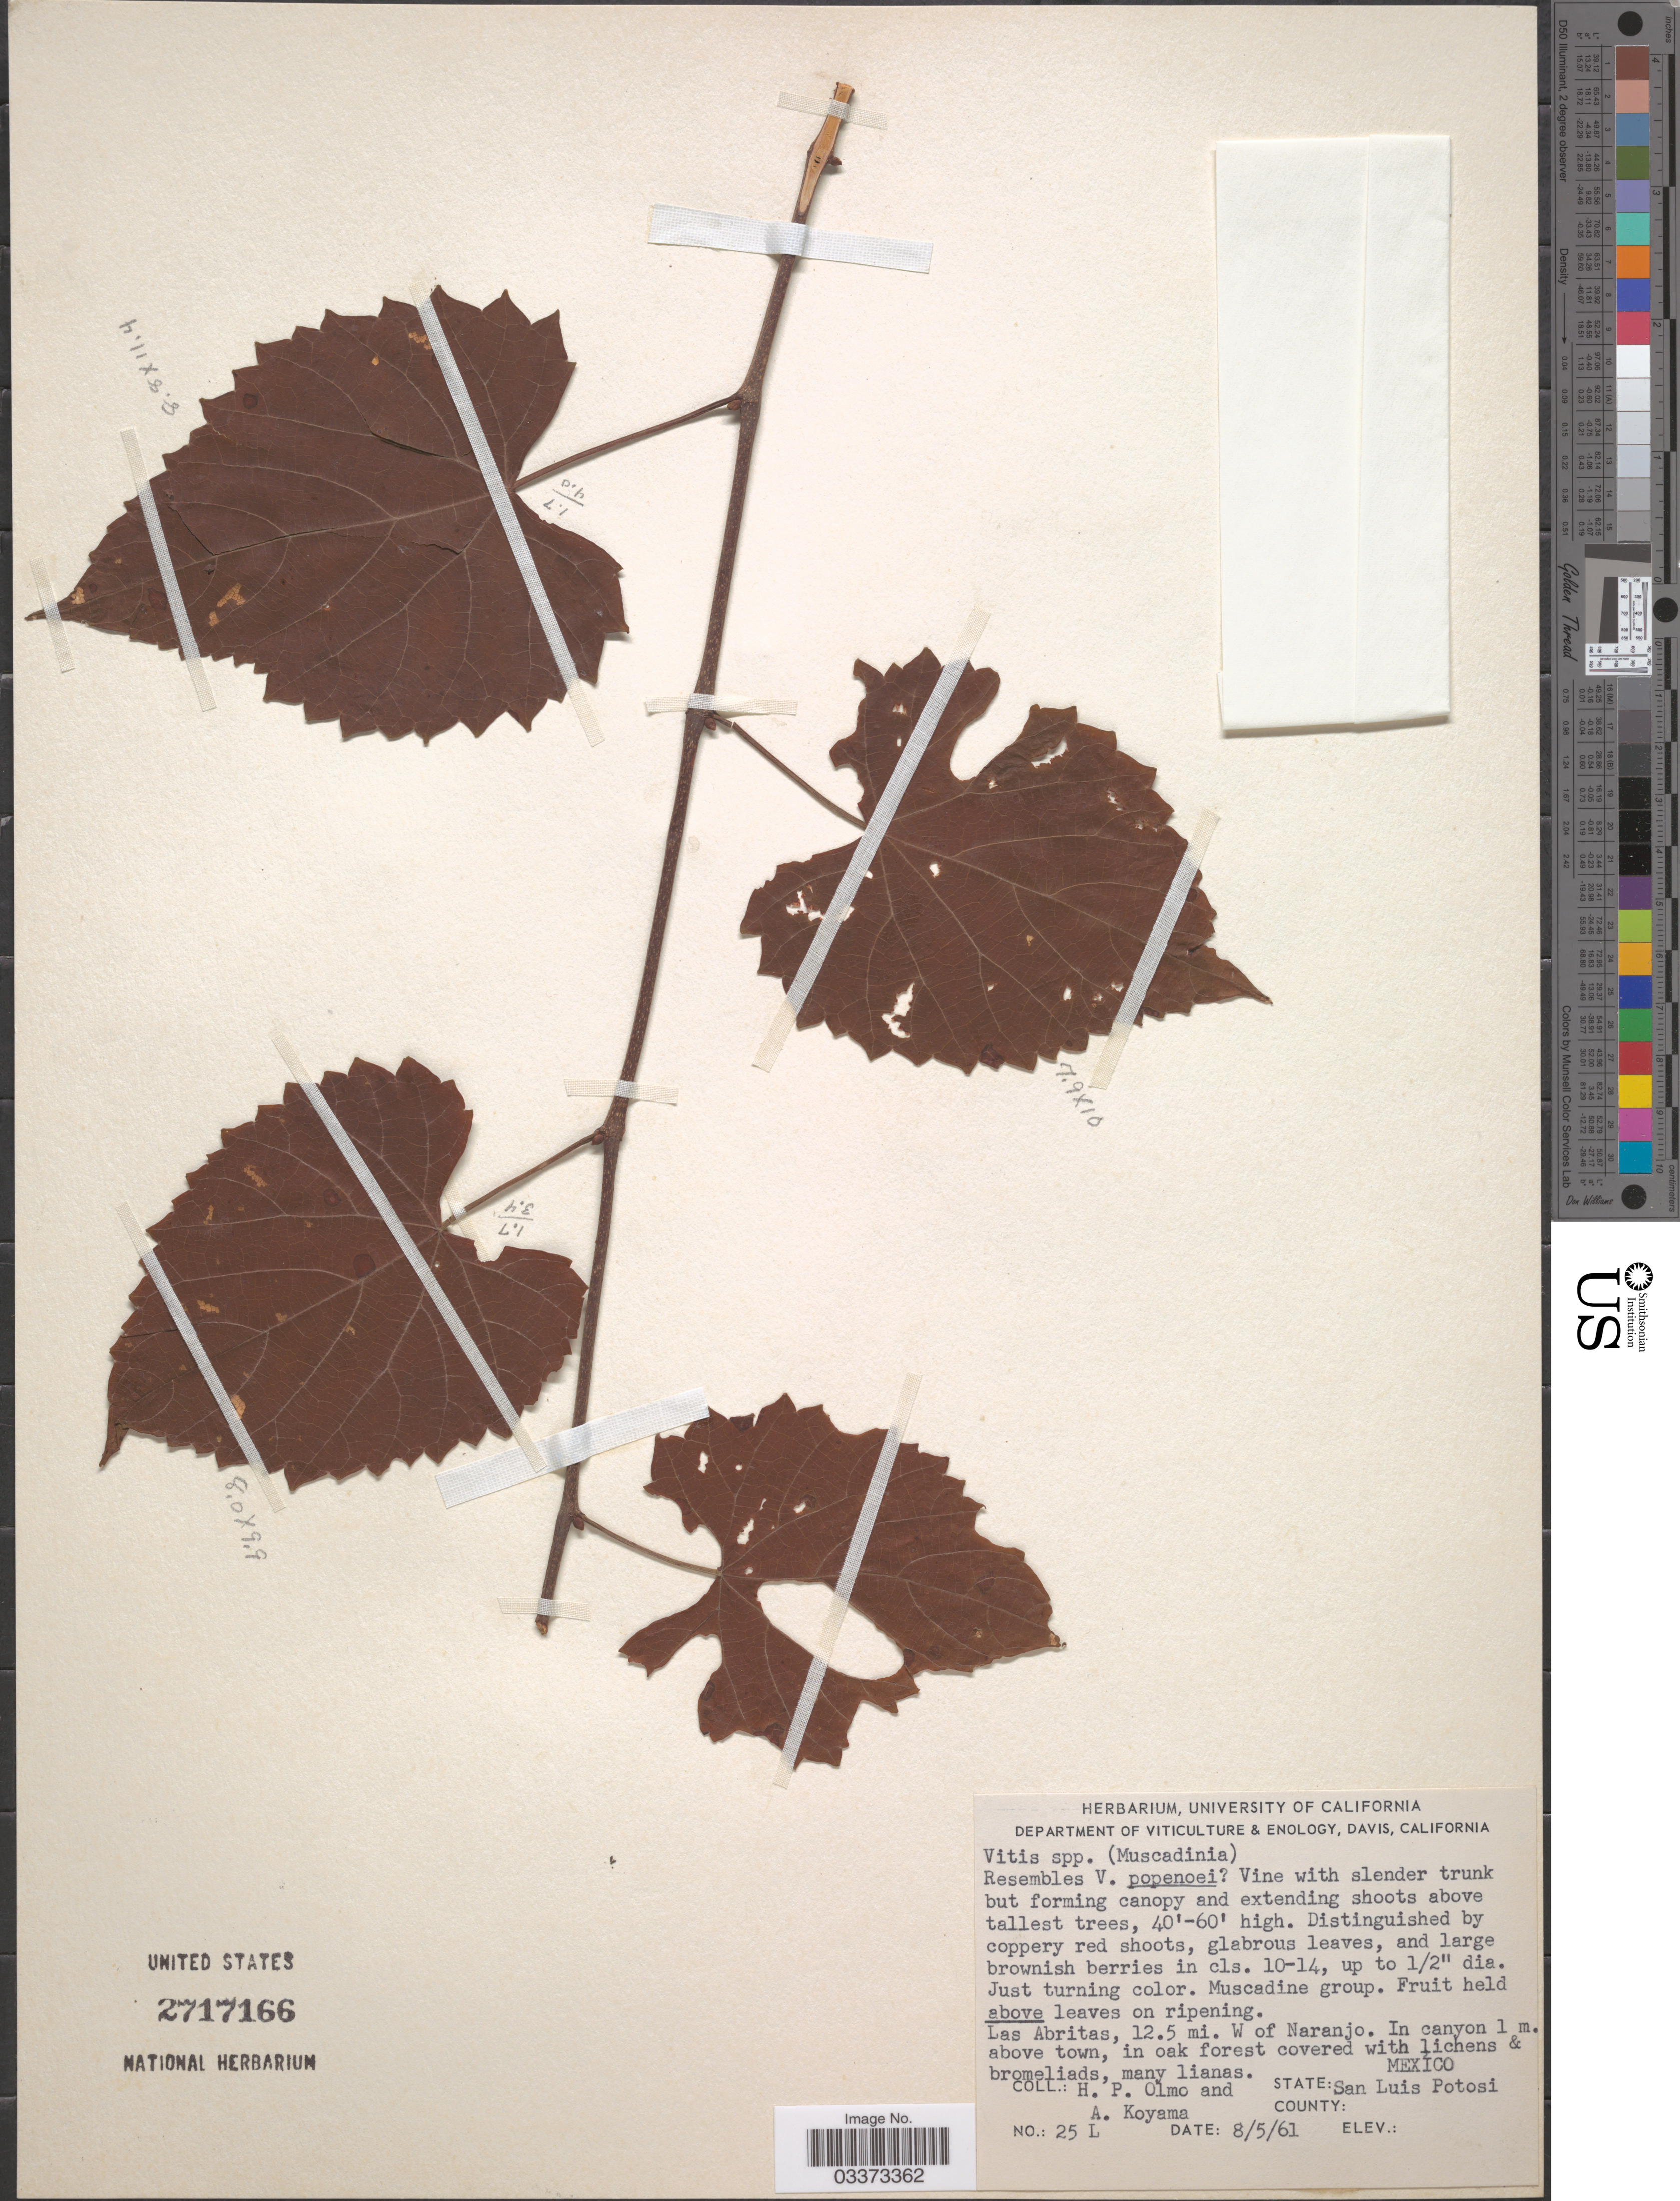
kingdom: Plantae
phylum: Tracheophyta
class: Magnoliopsida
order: Vitales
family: Vitaceae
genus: Vitis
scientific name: Vitis rotundifolia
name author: Michx.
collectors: H. Olmo & A. Koyama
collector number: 25 L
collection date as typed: Transcribed d/m/y: 8/5/61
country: Mexico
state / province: San Luis Potosí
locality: Las Abritas, 12.5 mi. W of Naranjo. In canyon 1 m. above town.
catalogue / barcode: US 2717166